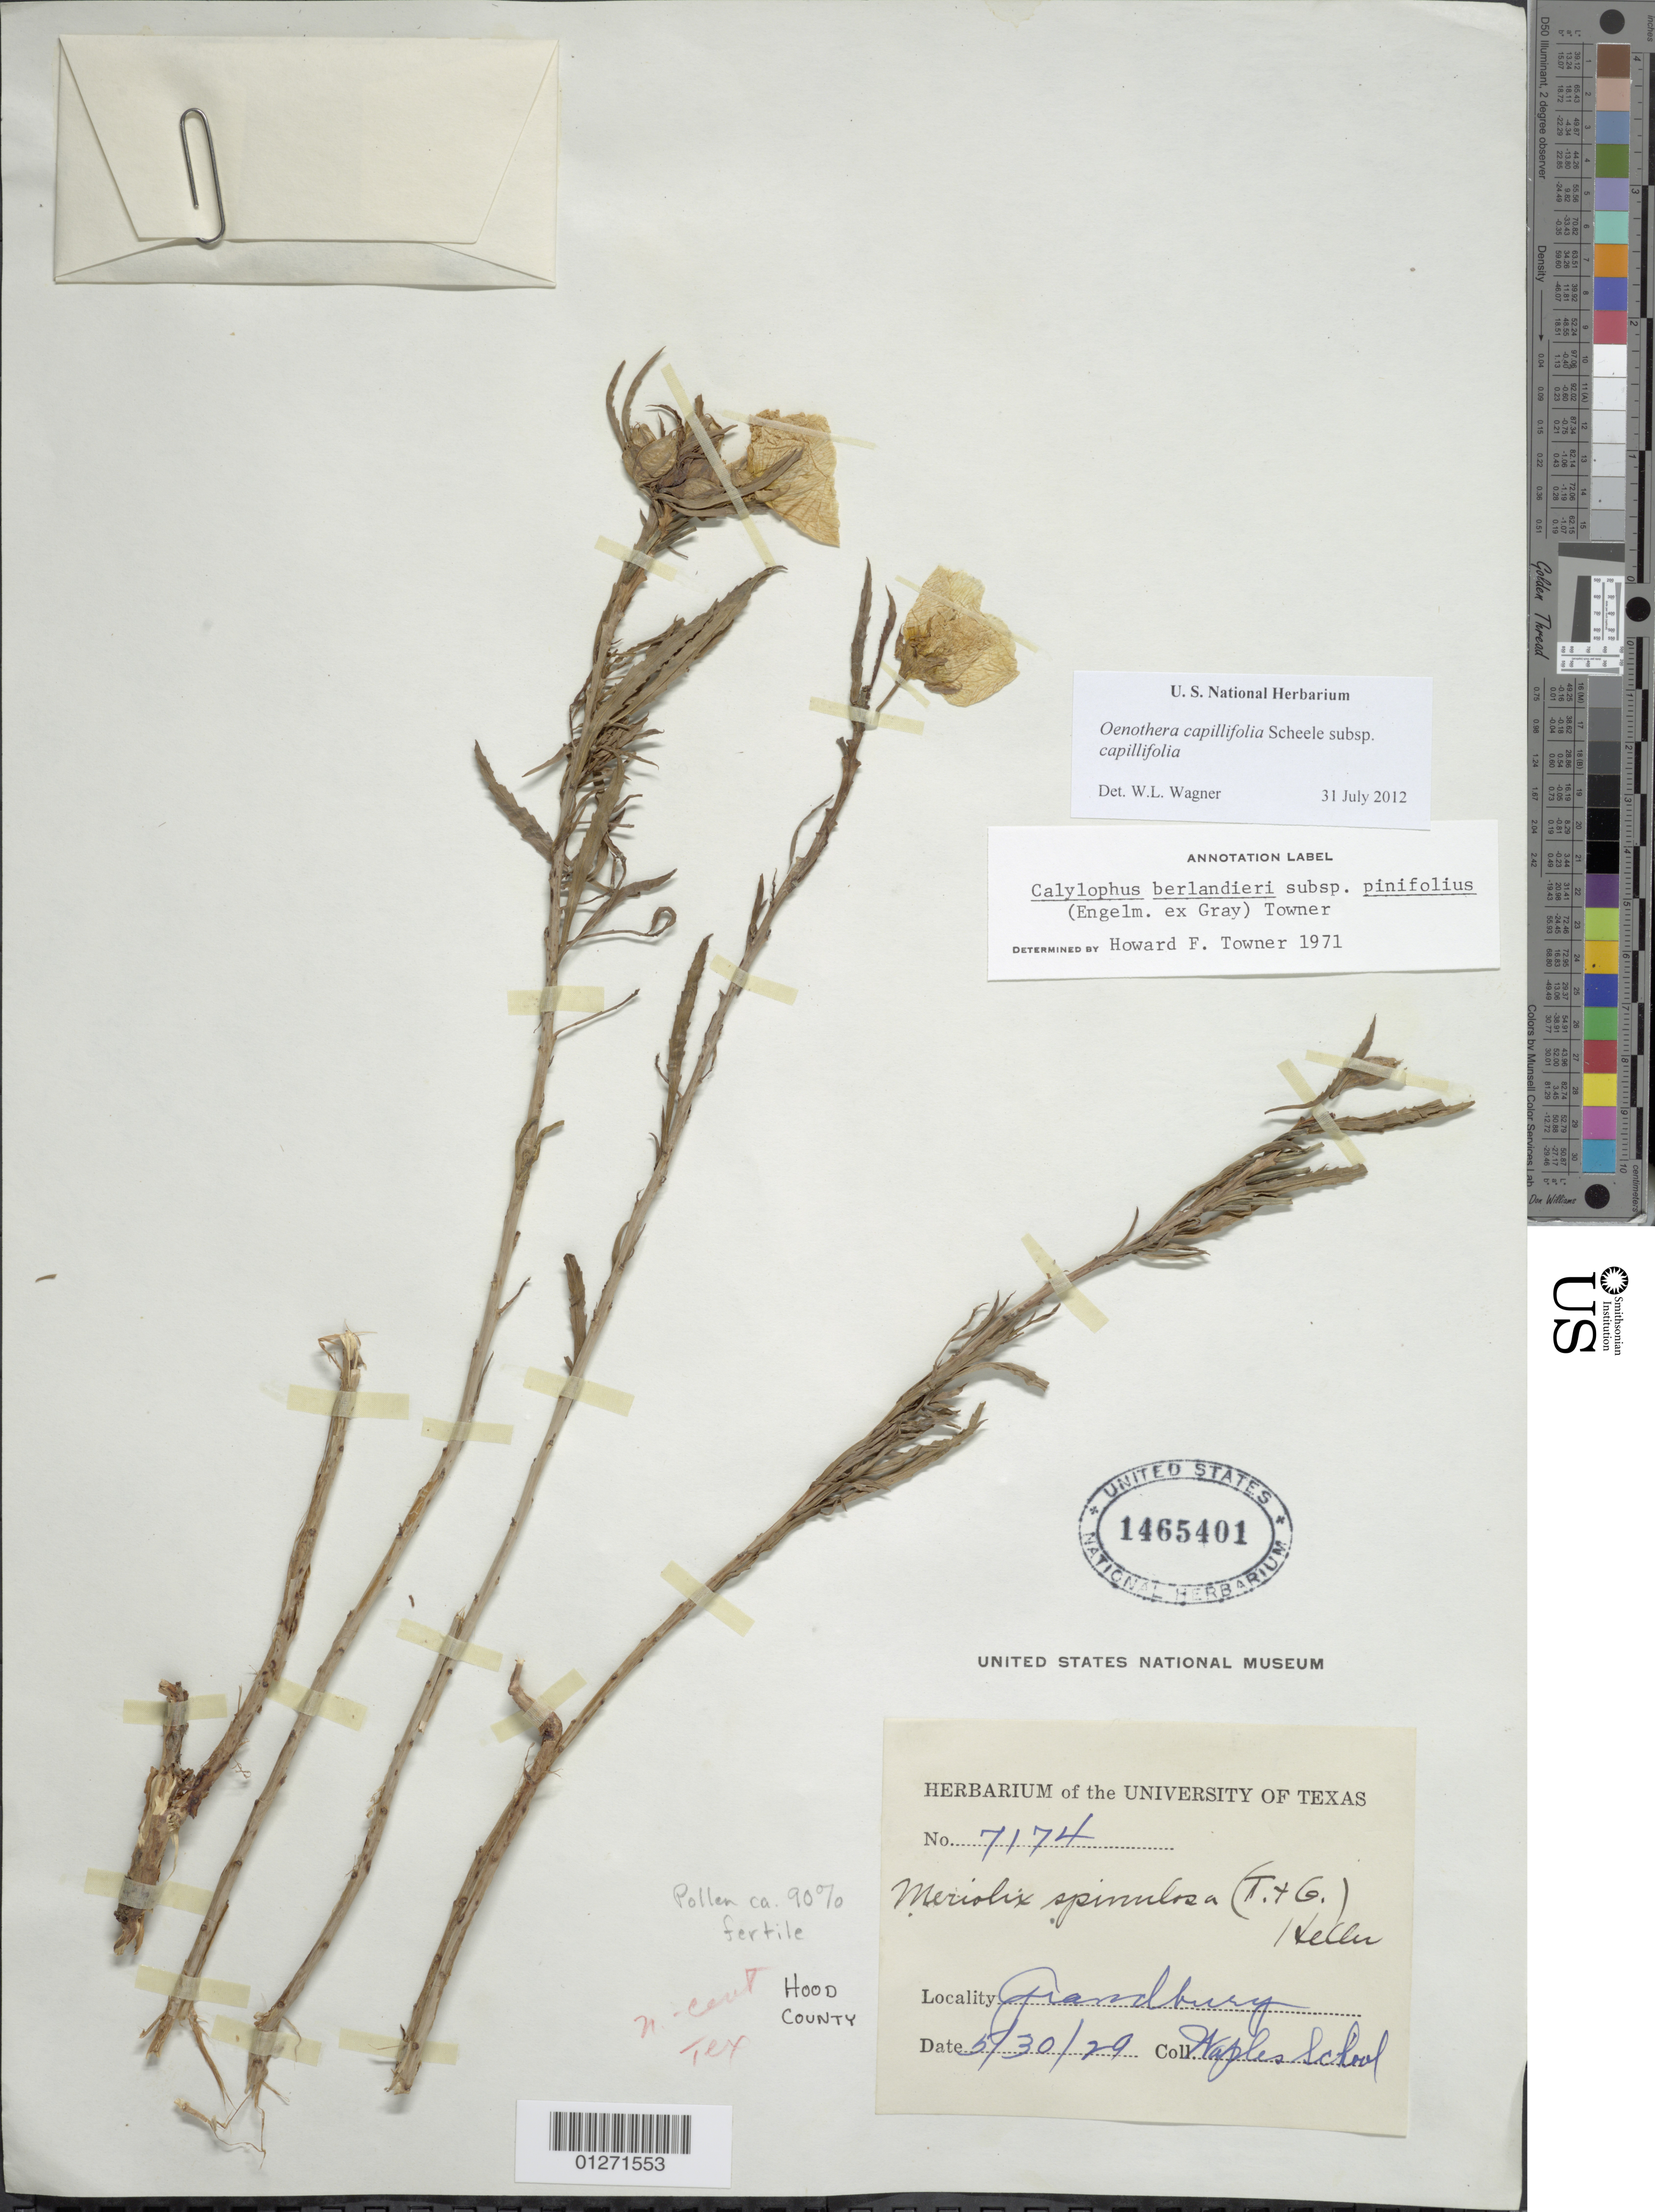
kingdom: Plantae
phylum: Tracheophyta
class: Magnoliopsida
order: Myrtales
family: Onagraceae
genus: Oenothera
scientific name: Oenothera capillifolia subsp. capillifolia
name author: Scheele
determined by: Wagner, W. L., (BOT), Smithsonian Institution - National Museum of Natural History (UNITED STATES)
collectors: Waples School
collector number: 7174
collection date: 1929-05-30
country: United States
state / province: Texas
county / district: Hood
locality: Grandbury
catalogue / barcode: US 1465401